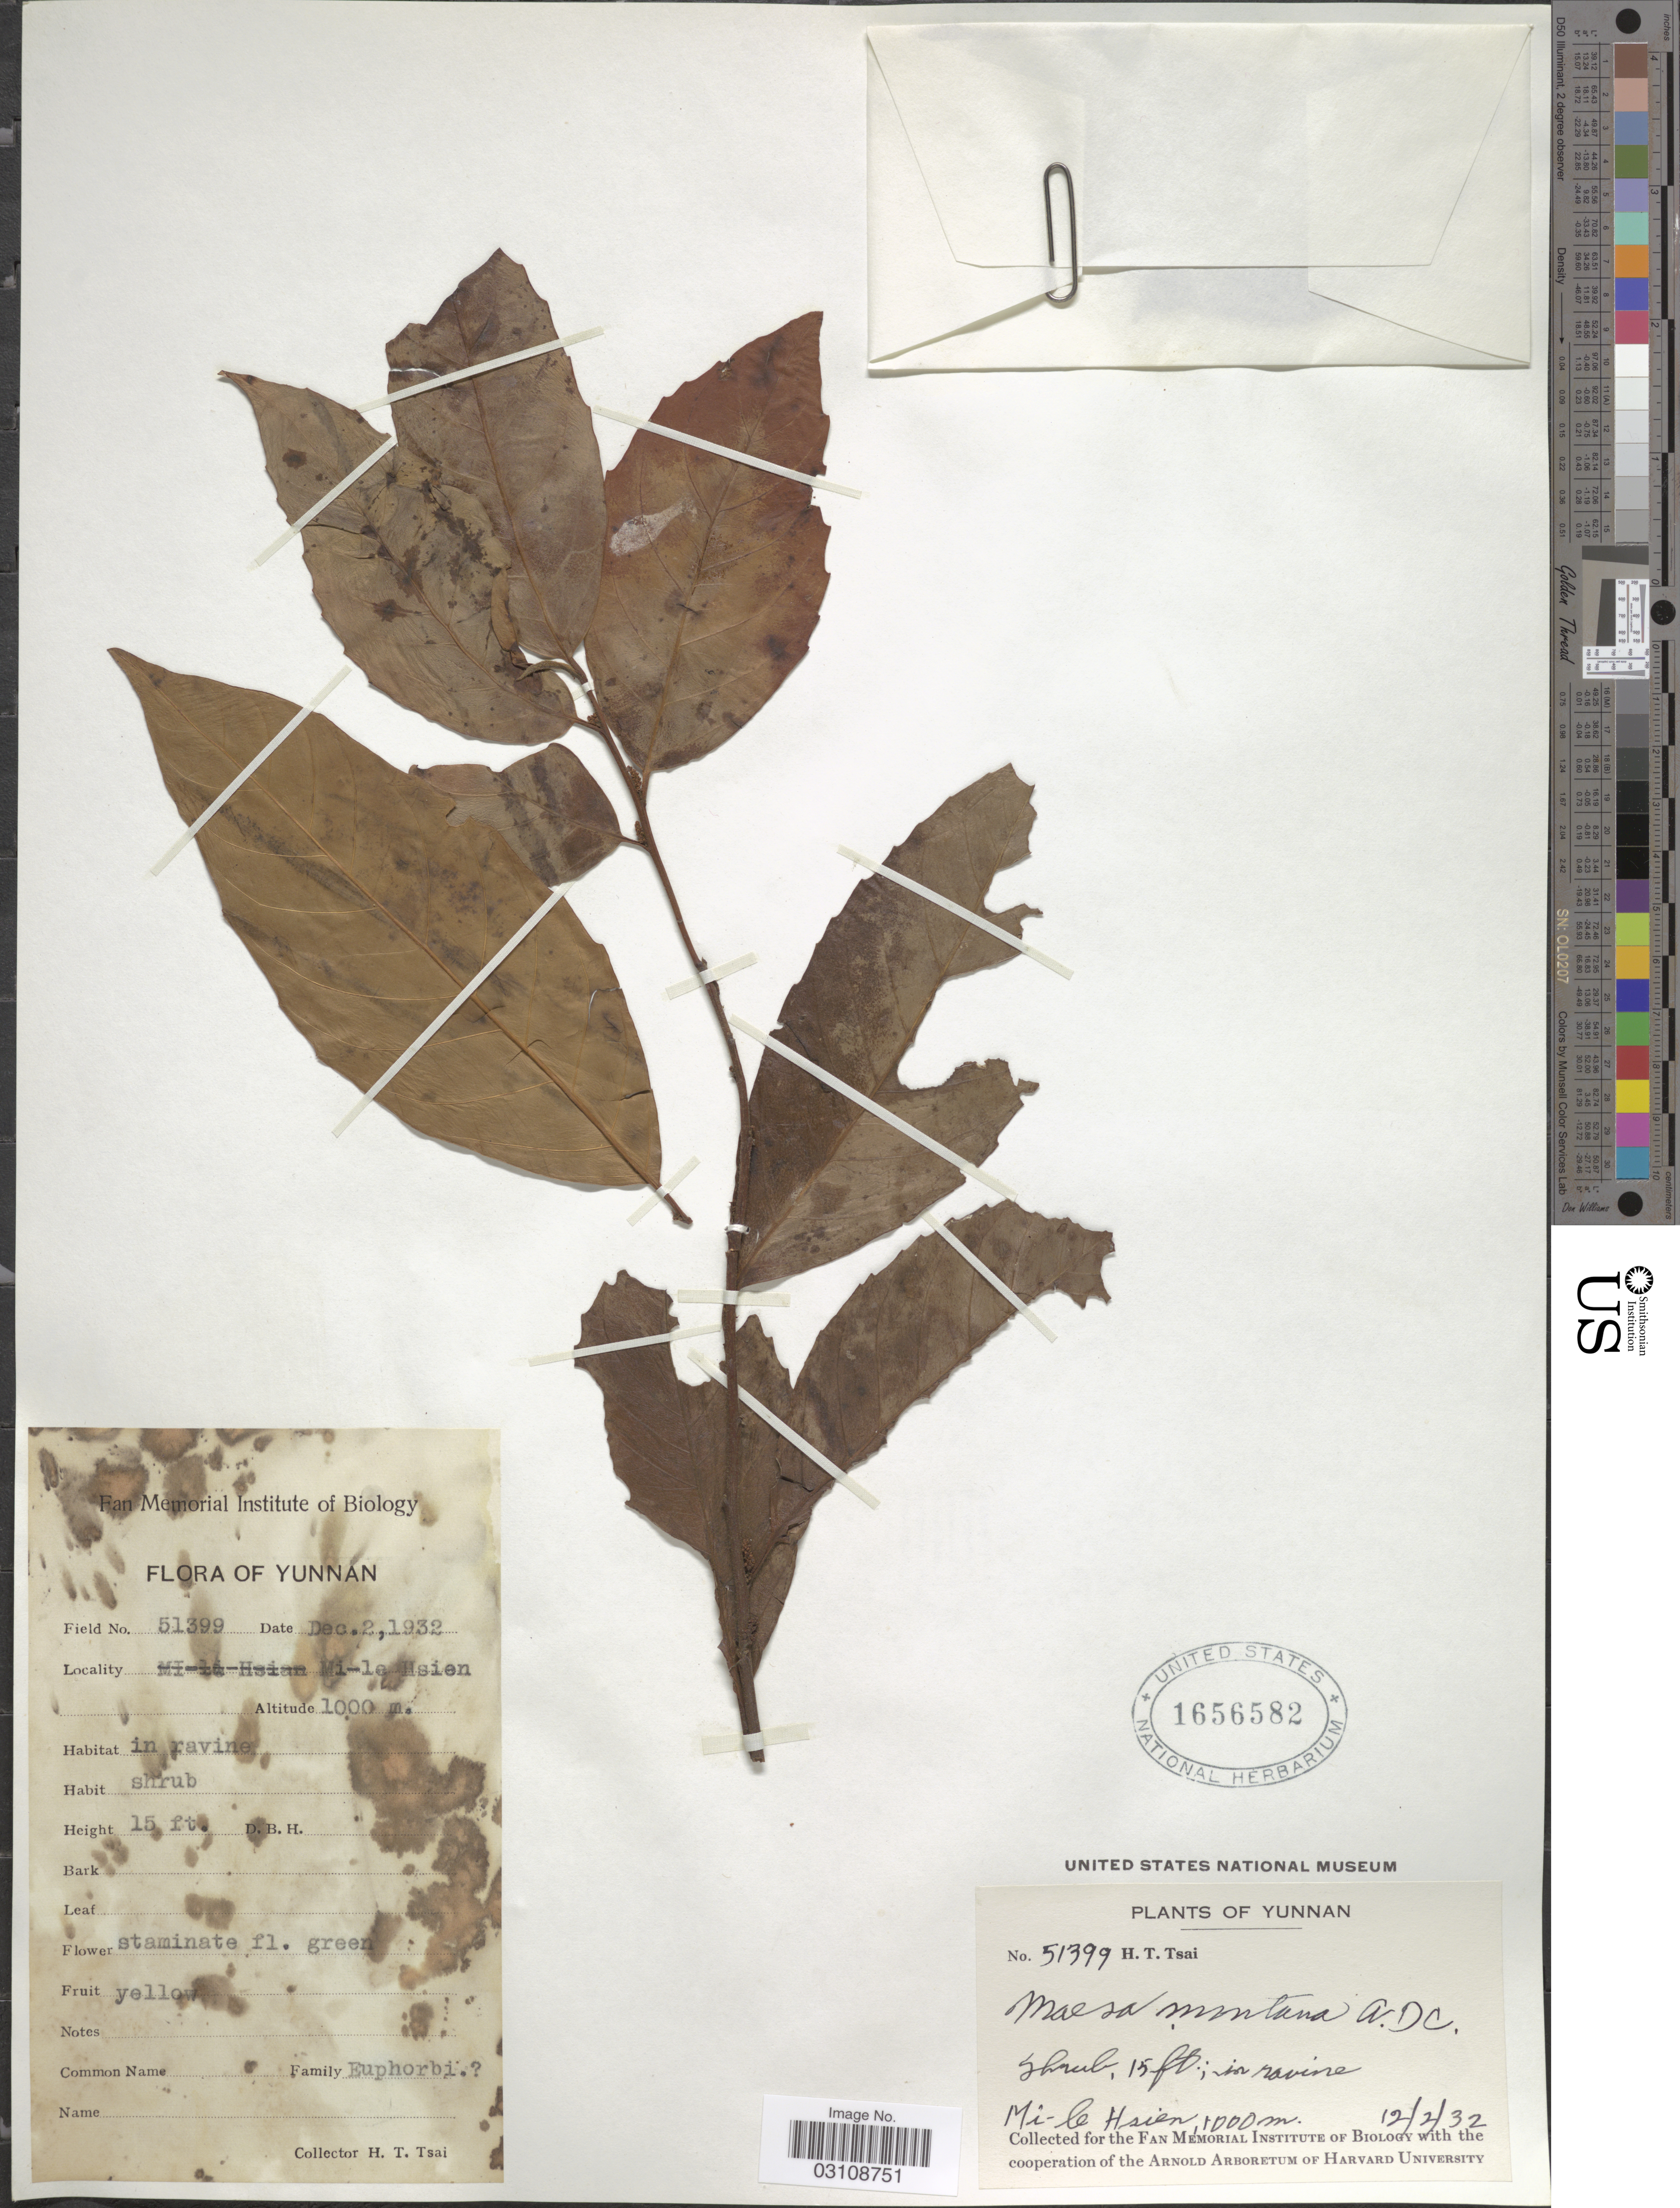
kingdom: Plantae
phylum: Tracheophyta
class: Magnoliopsida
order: Ericales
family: Primulaceae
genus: Maesa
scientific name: Maesa montana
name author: A. DC.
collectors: H. Tsai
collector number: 51399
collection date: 1932-02-12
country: China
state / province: Yunnan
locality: Mi-le Hsien.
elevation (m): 1000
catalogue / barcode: US 1656582